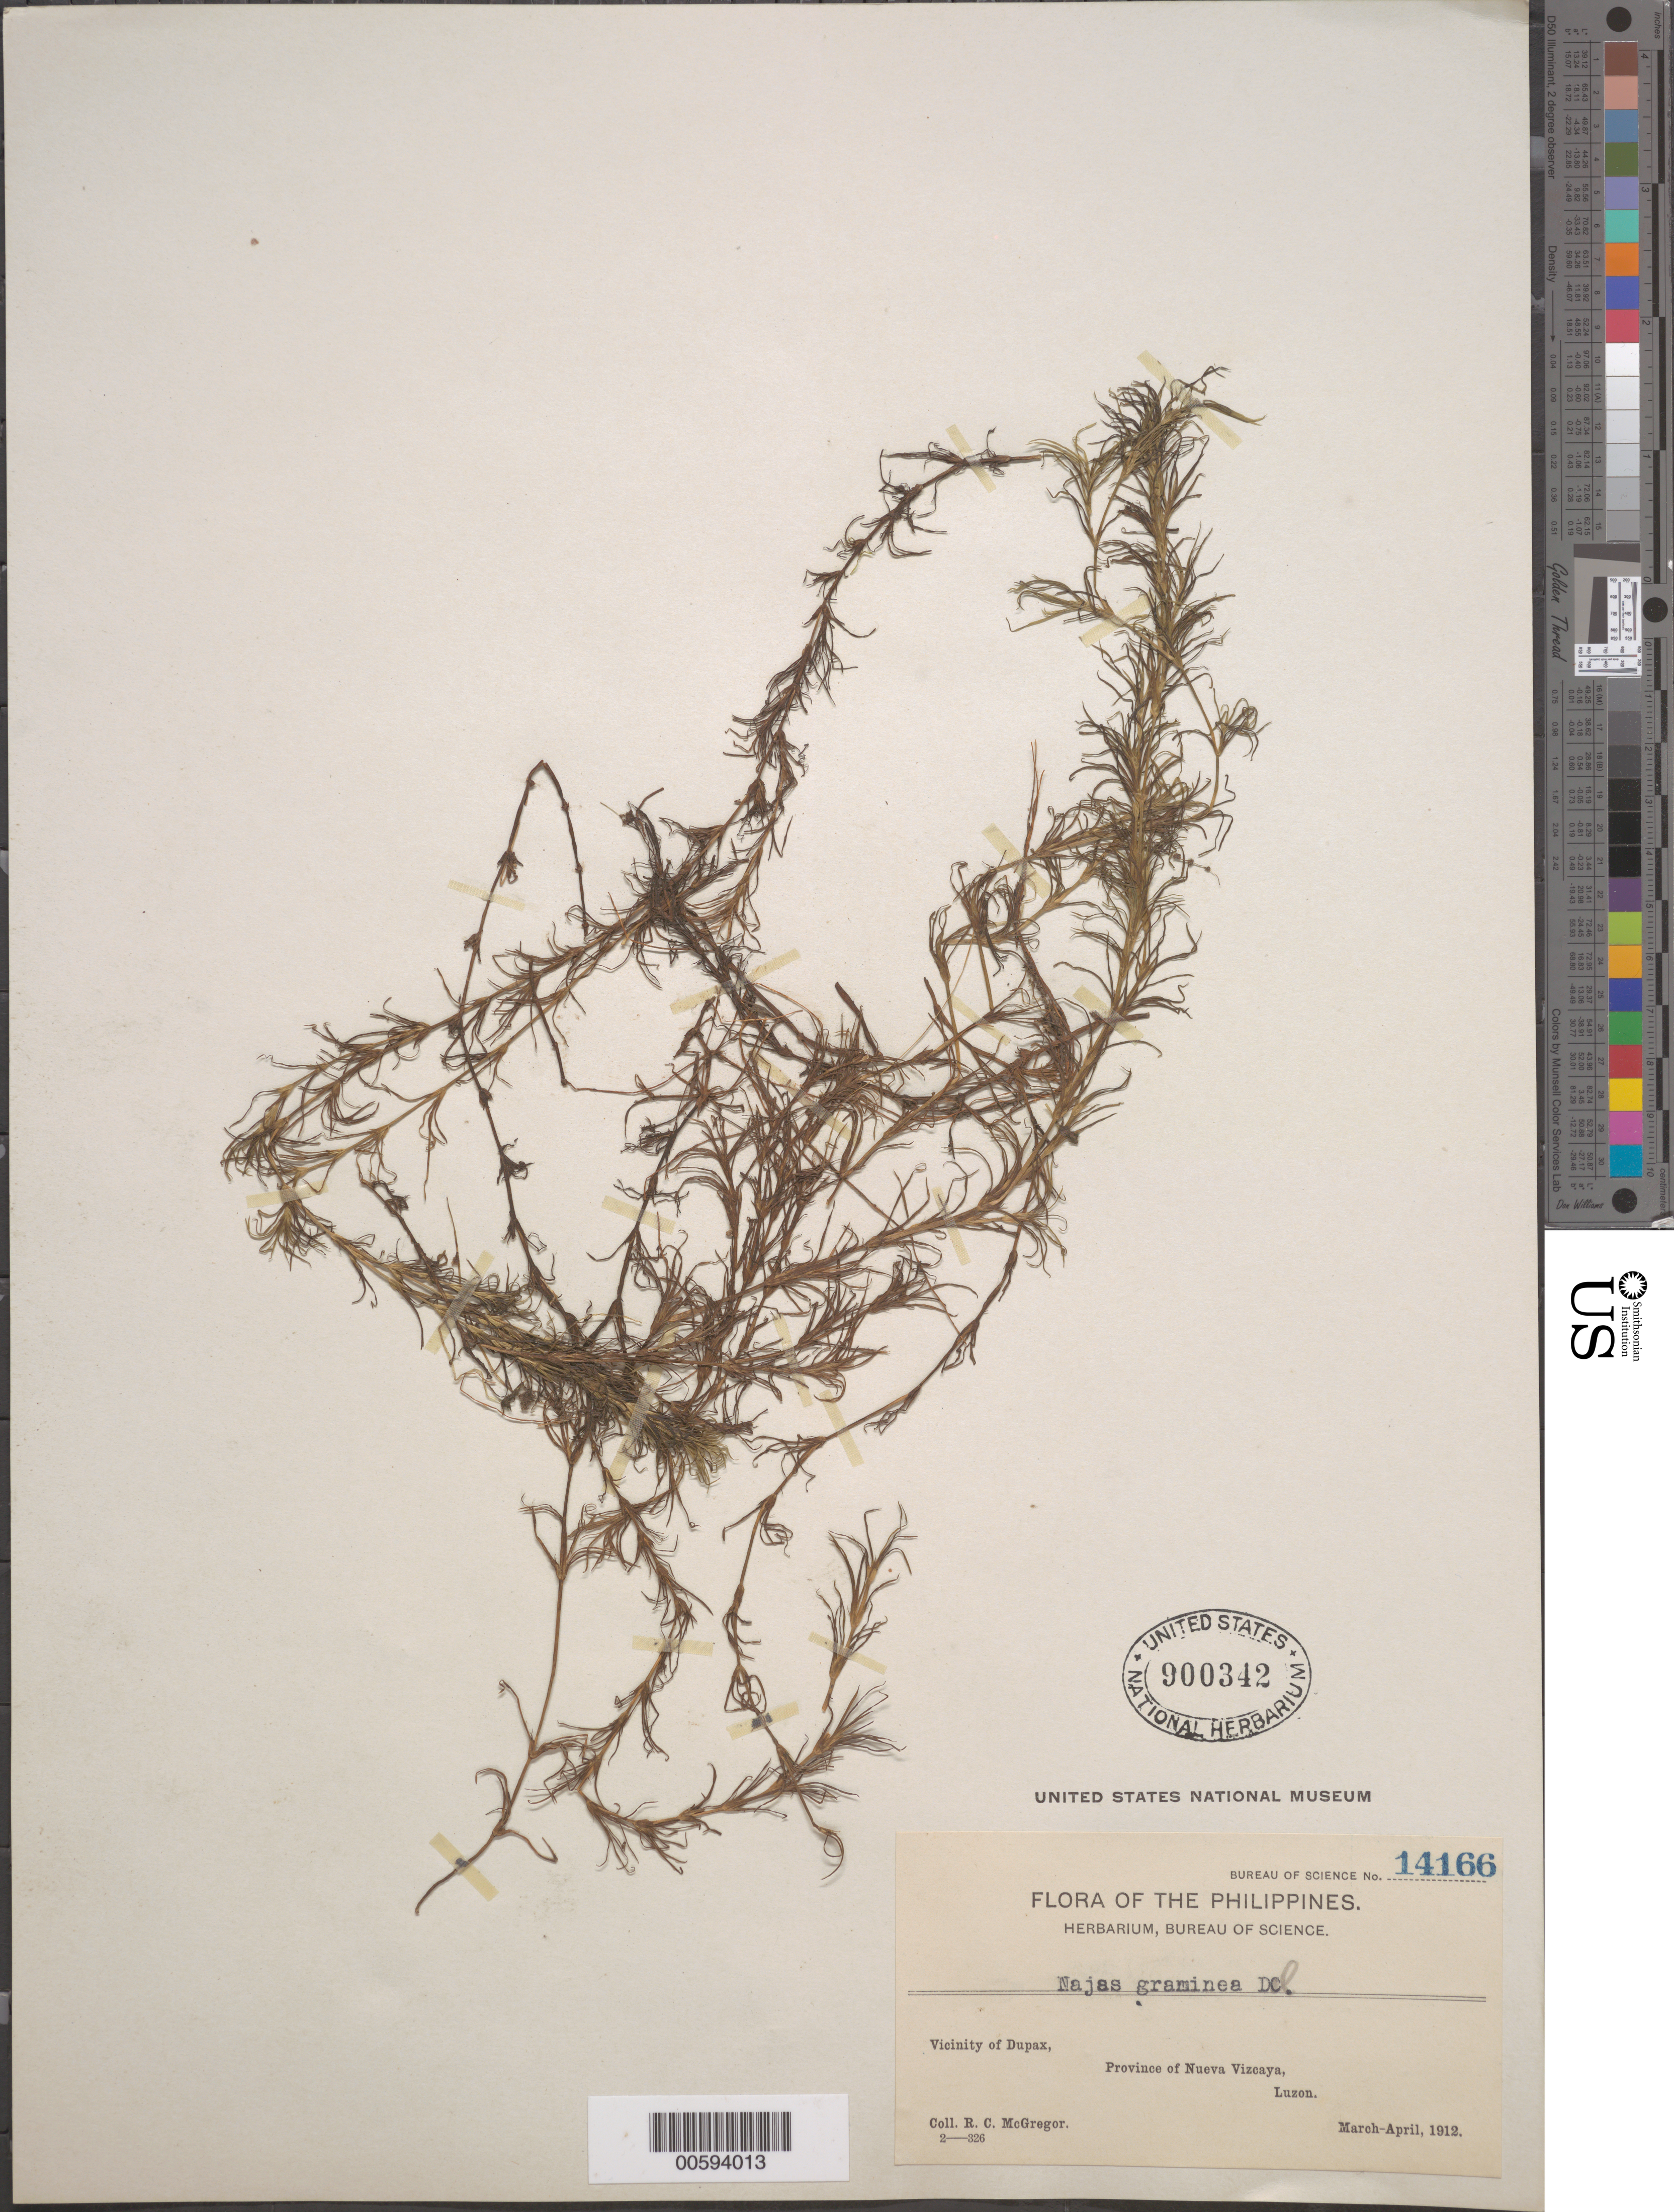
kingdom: Plantae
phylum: Tracheophyta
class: Liliopsida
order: Alismatales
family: Hydrocharitaceae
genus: Najas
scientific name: Najas graminea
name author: Delile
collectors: R. C. McGregor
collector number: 14166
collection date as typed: Mar 1912 to -- Apr 1912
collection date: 1912-03/1912-04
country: Philippines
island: Luzon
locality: Nueva Vizcaya, Dupax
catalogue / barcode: US 900342